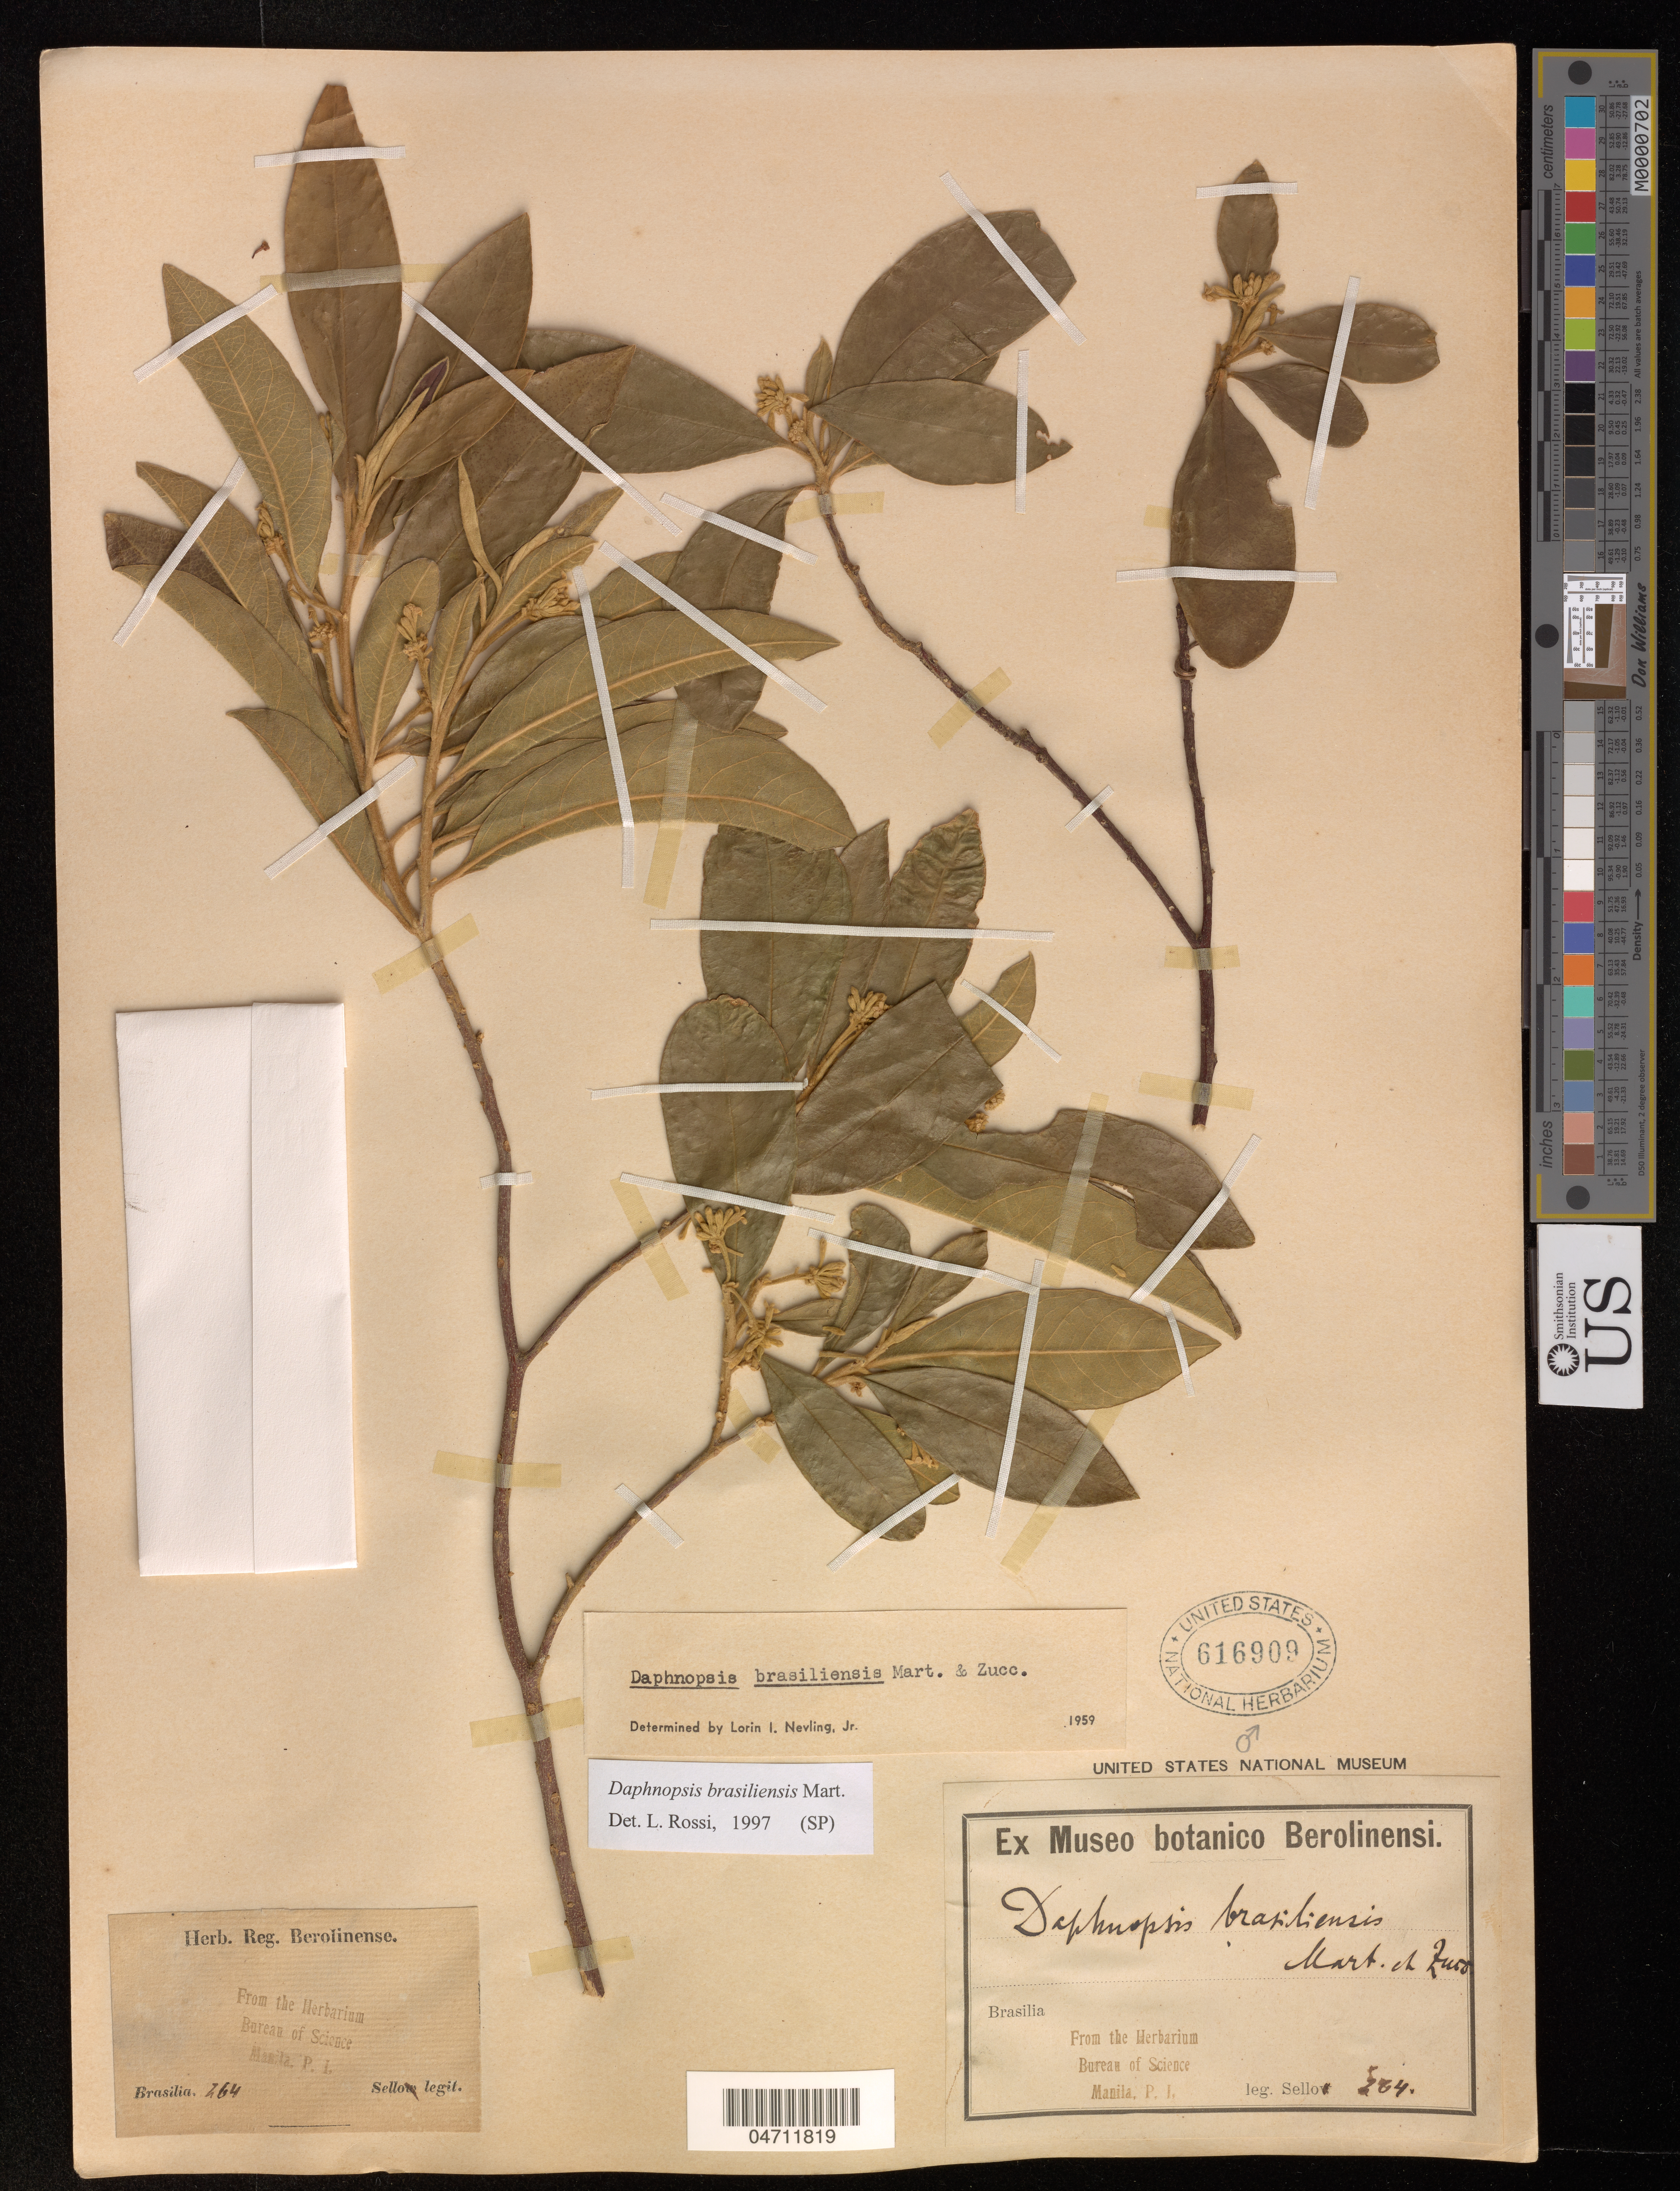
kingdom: Plantae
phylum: Tracheophyta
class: Magnoliopsida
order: Malvales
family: Thymelaeaceae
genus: Daphnopsis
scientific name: Daphnopsis brasiliensis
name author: Mart.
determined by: Rossi, L.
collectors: -. Sellow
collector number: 264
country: Brazil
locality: Brasilia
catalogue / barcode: US 616909